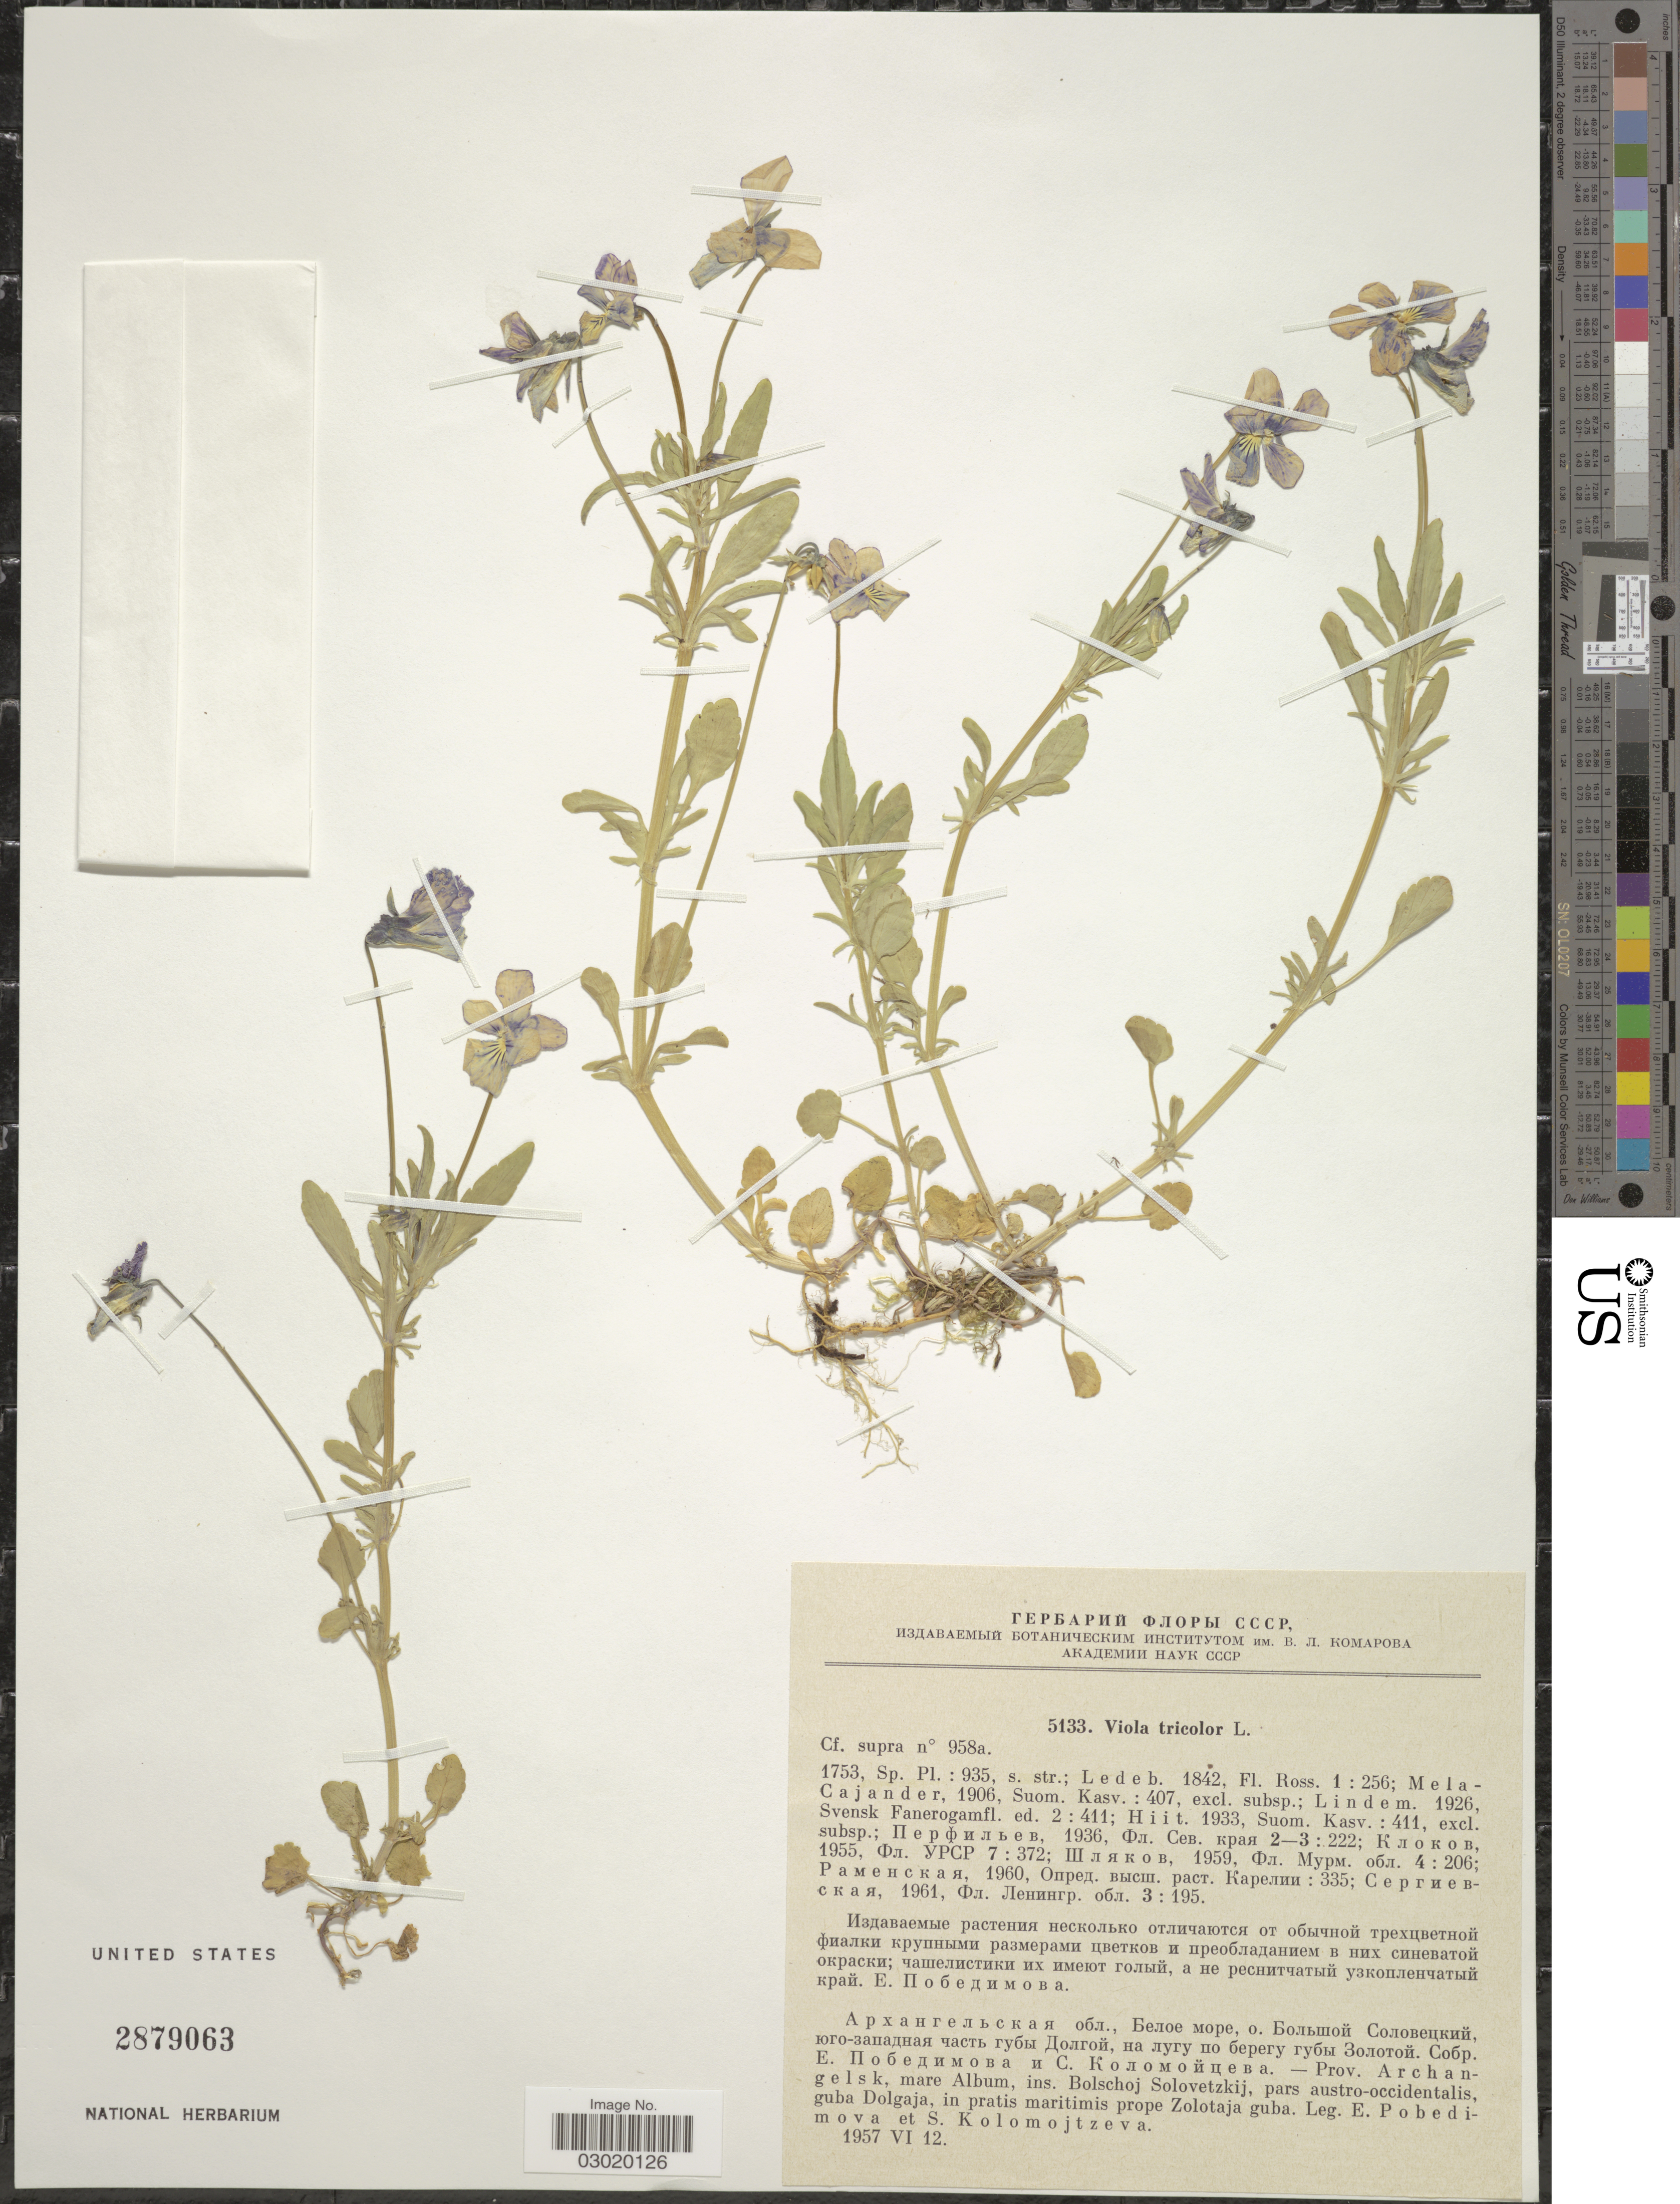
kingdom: Plantae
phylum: Tracheophyta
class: Magnoliopsida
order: Malpighiales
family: Violaceae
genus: Viola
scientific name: Viola tricolor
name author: L.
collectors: E. Pobedimova & S. Kolomojtzeva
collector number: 5133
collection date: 1957-06-12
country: Russian Federation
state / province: Arkhangelsk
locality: Prov. Archangelsk, mare Album, ins. Bolschoj Solovetzkij, pars austro-occidentalis, guba Dolgaja, in pratis maritimis prope Zolotaja guba.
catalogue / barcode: US 2879063